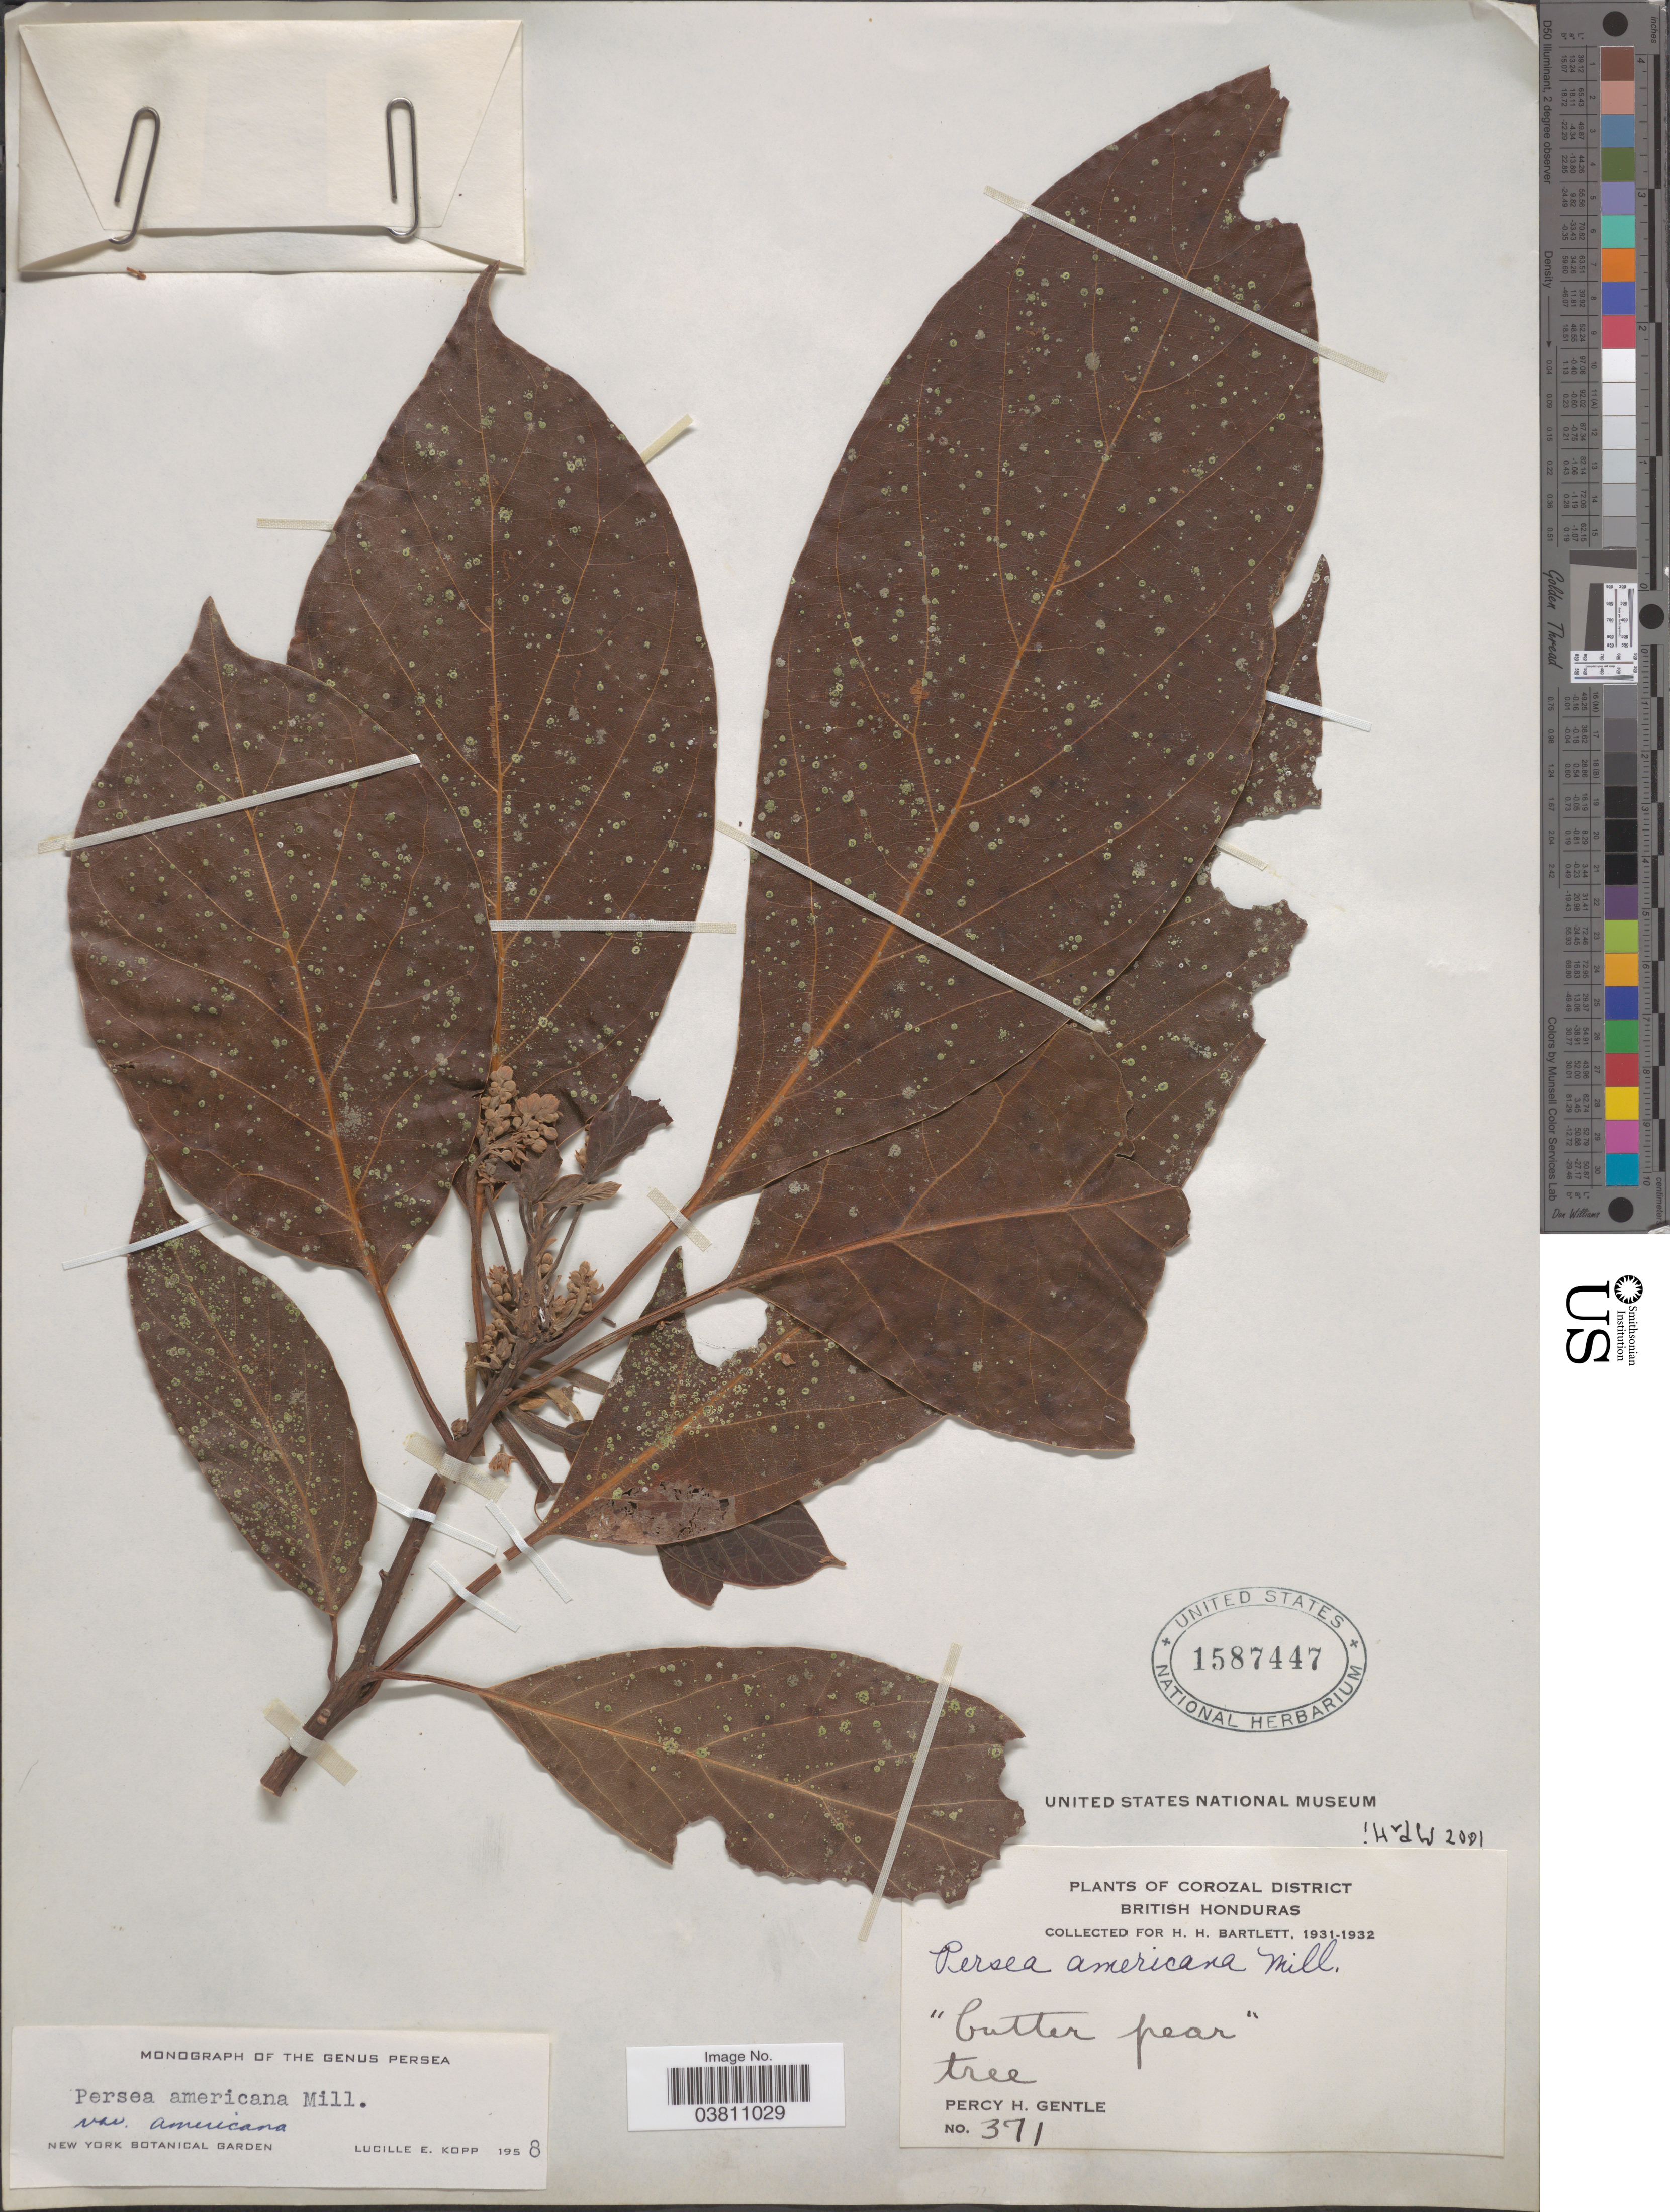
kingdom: Plantae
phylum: Tracheophyta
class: Magnoliopsida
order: Laurales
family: Lauraceae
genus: Persea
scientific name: Persea americana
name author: Mill.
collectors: P. H. Gentle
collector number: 371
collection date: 1931/1932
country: Belize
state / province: Corozal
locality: Corozal District. British Honduras.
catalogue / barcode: US 1587447